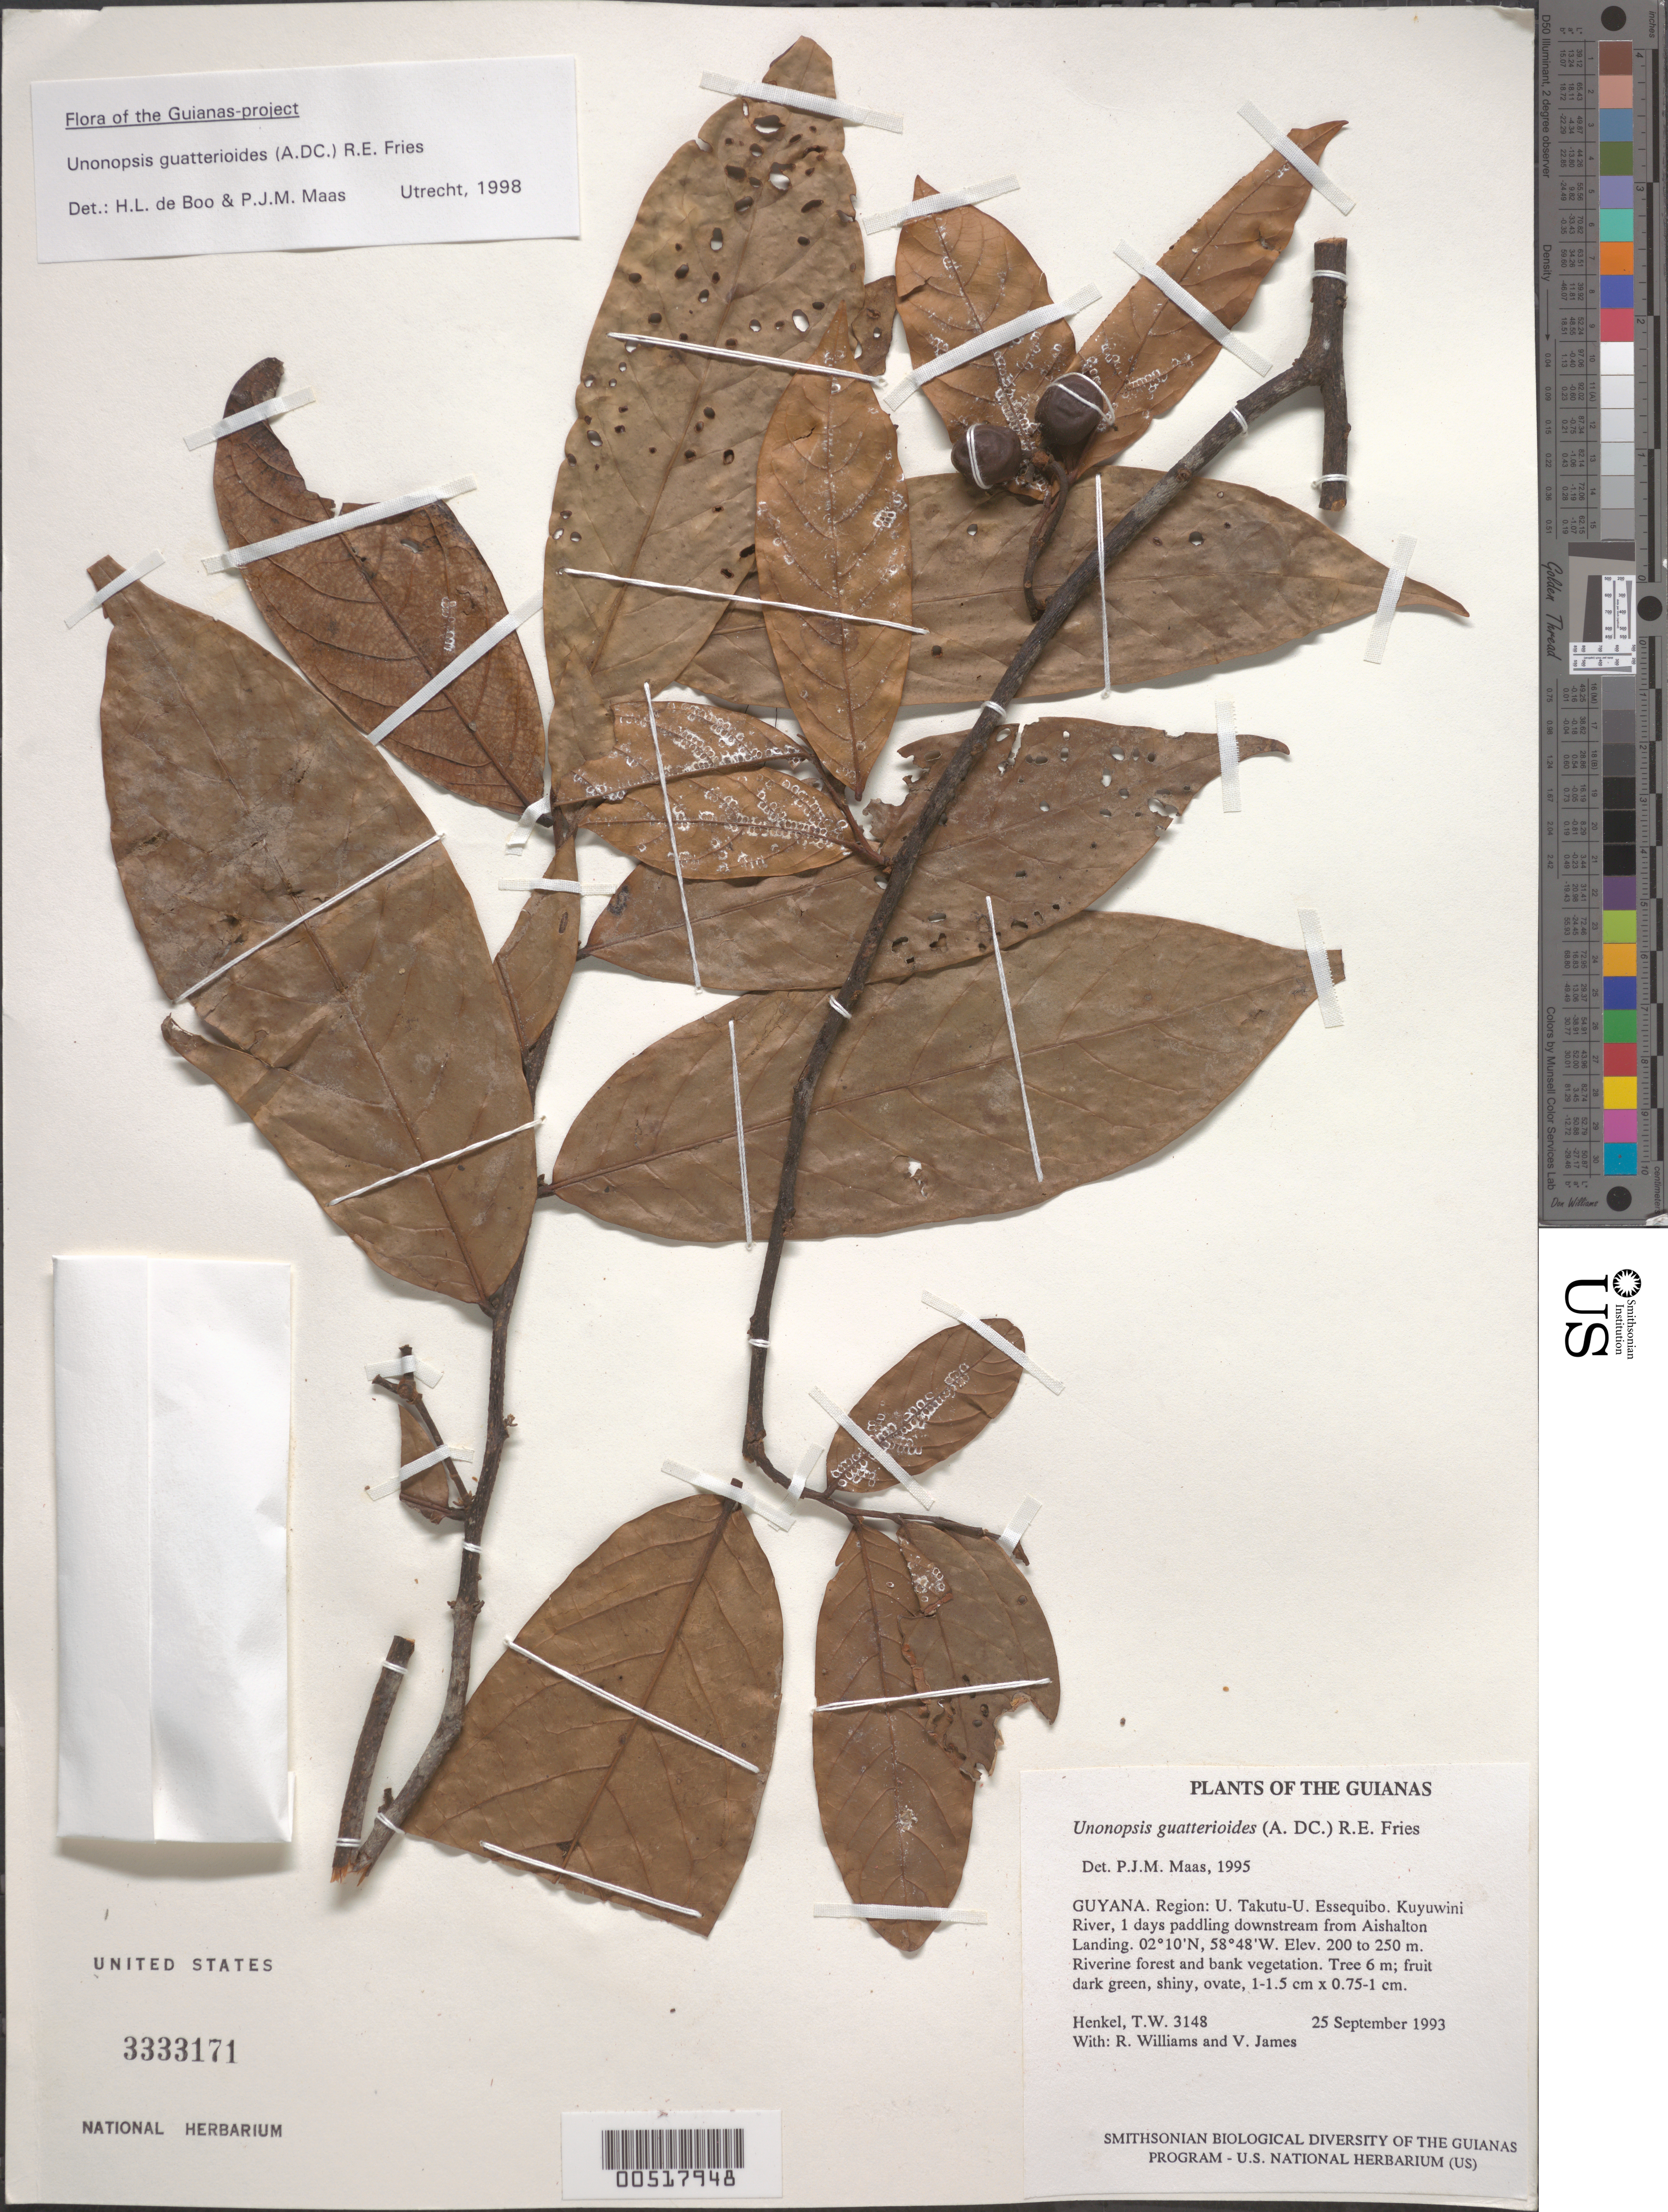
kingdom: Plantae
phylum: Tracheophyta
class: Magnoliopsida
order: Magnoliales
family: Annonaceae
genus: Unonopsis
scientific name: Unonopsis guatterioides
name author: (A. DC.) R.E. Fr.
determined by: Maas, Paul J. M.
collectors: T. Henkel, R. Williams & V. James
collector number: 3148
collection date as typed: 25 September 1993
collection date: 1993-09-25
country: Guyana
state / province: U. Takutu-U. Essequibo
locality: Kuyuwini River, 1 days paddling downstream from Aishalton Landing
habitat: Riverine forest and bank vegetation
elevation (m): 200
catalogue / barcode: US 3333171